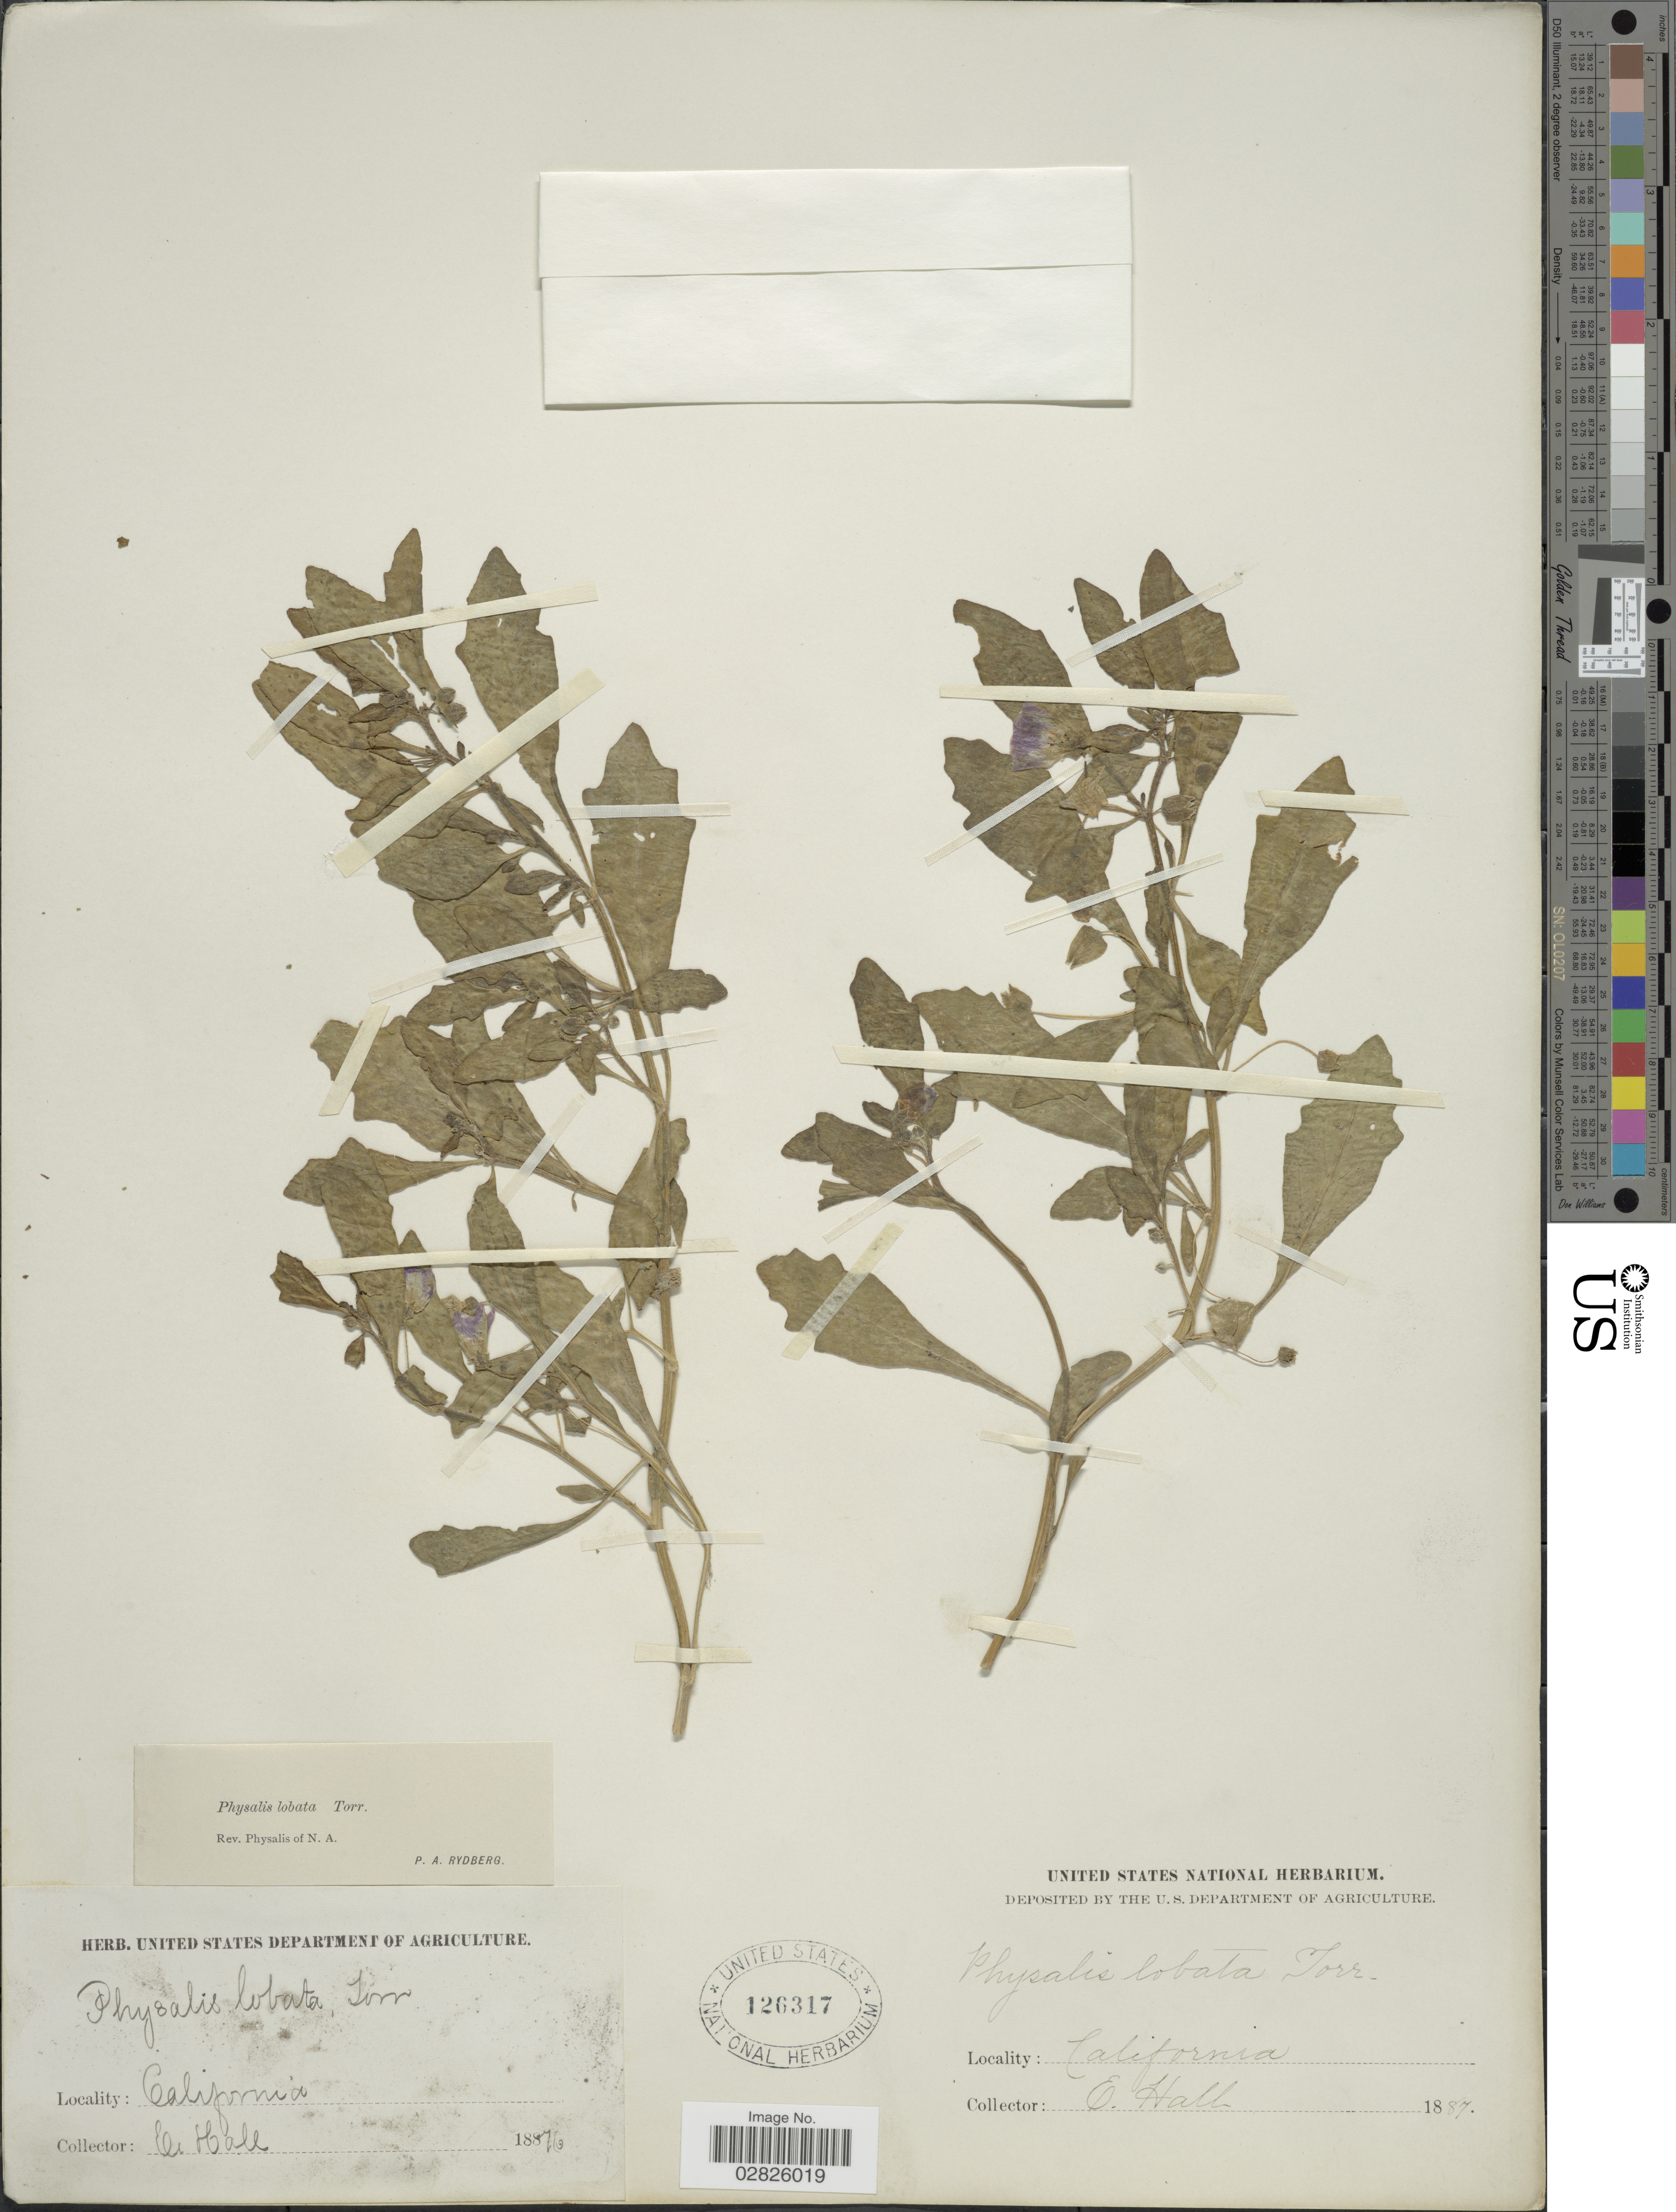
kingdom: Plantae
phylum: Tracheophyta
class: Magnoliopsida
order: Solanales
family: Solanaceae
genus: Quincula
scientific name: Quincula lobata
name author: (Torr.) Raf.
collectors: E. Hall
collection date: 1887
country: United States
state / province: California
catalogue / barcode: US 126317